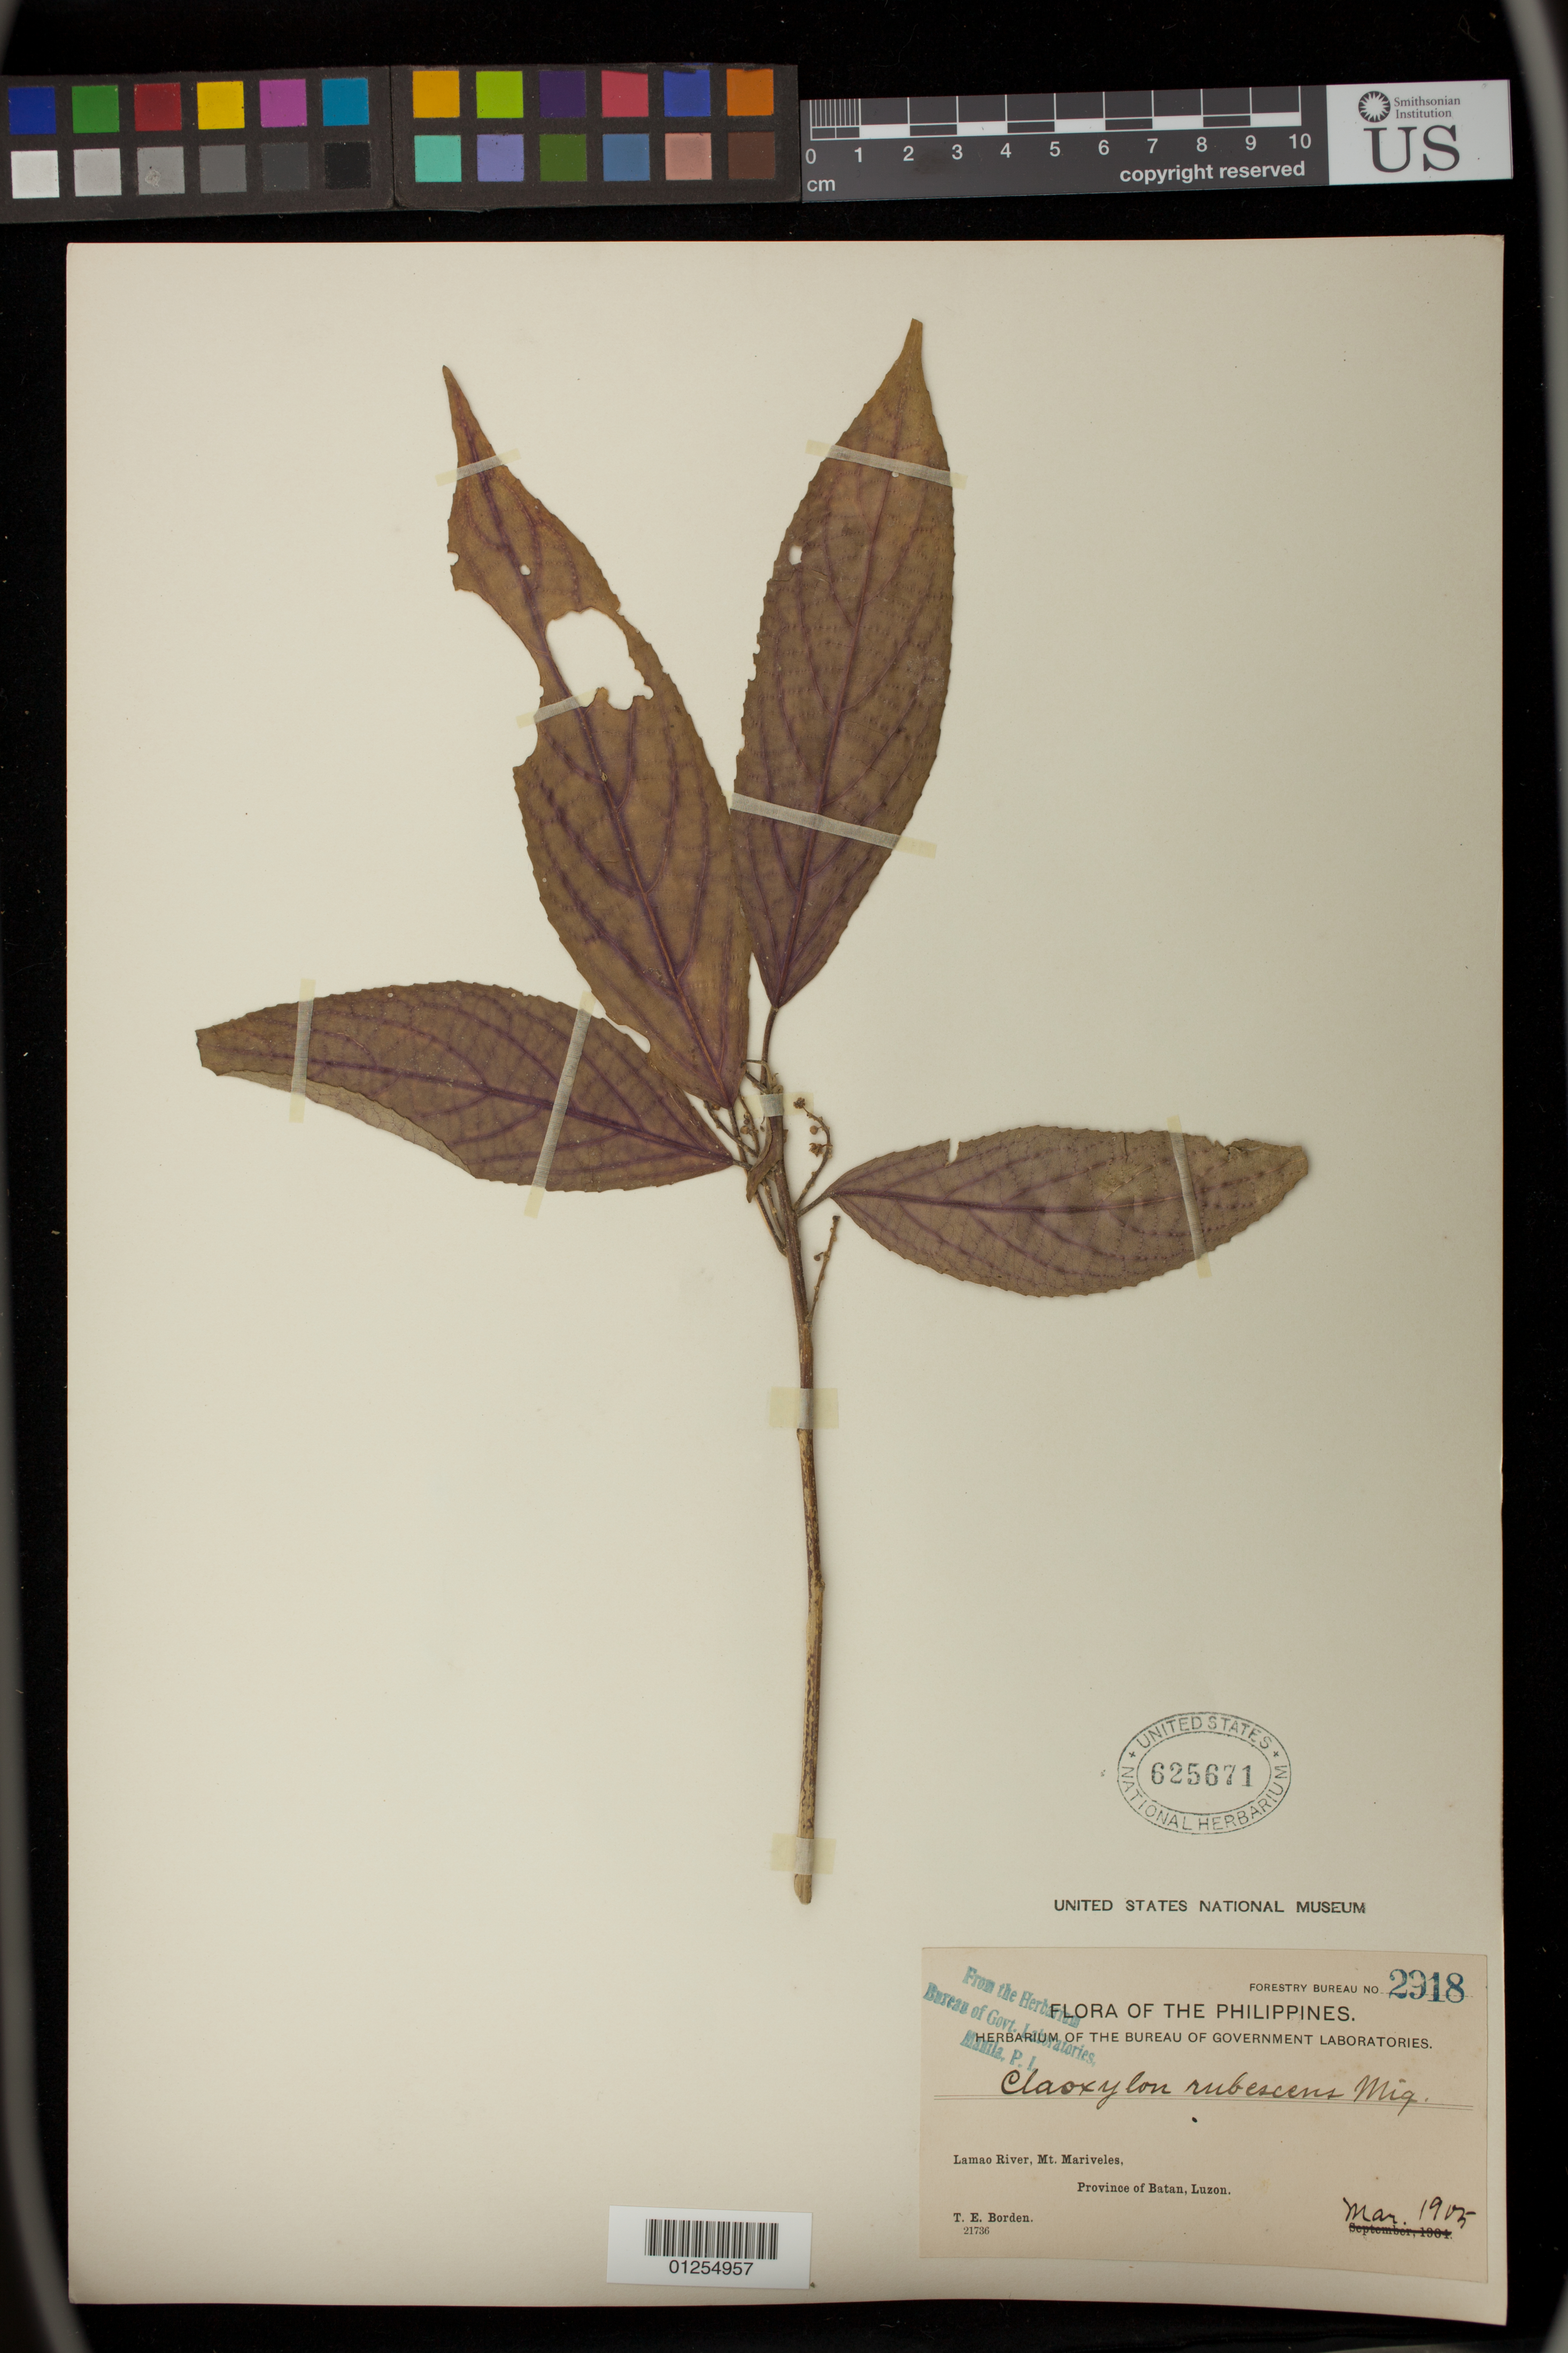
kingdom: Plantae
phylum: Tracheophyta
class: Magnoliopsida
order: Malpighiales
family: Euphorbiaceae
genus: Claoxylon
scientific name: Claoxylon rebescens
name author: Miq.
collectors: T. E. Borden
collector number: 21736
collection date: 1905-03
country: Philippines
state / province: Central Luzon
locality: Lamao River, Mt. Mariveles, Province of Batan, Luzon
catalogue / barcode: US 625671